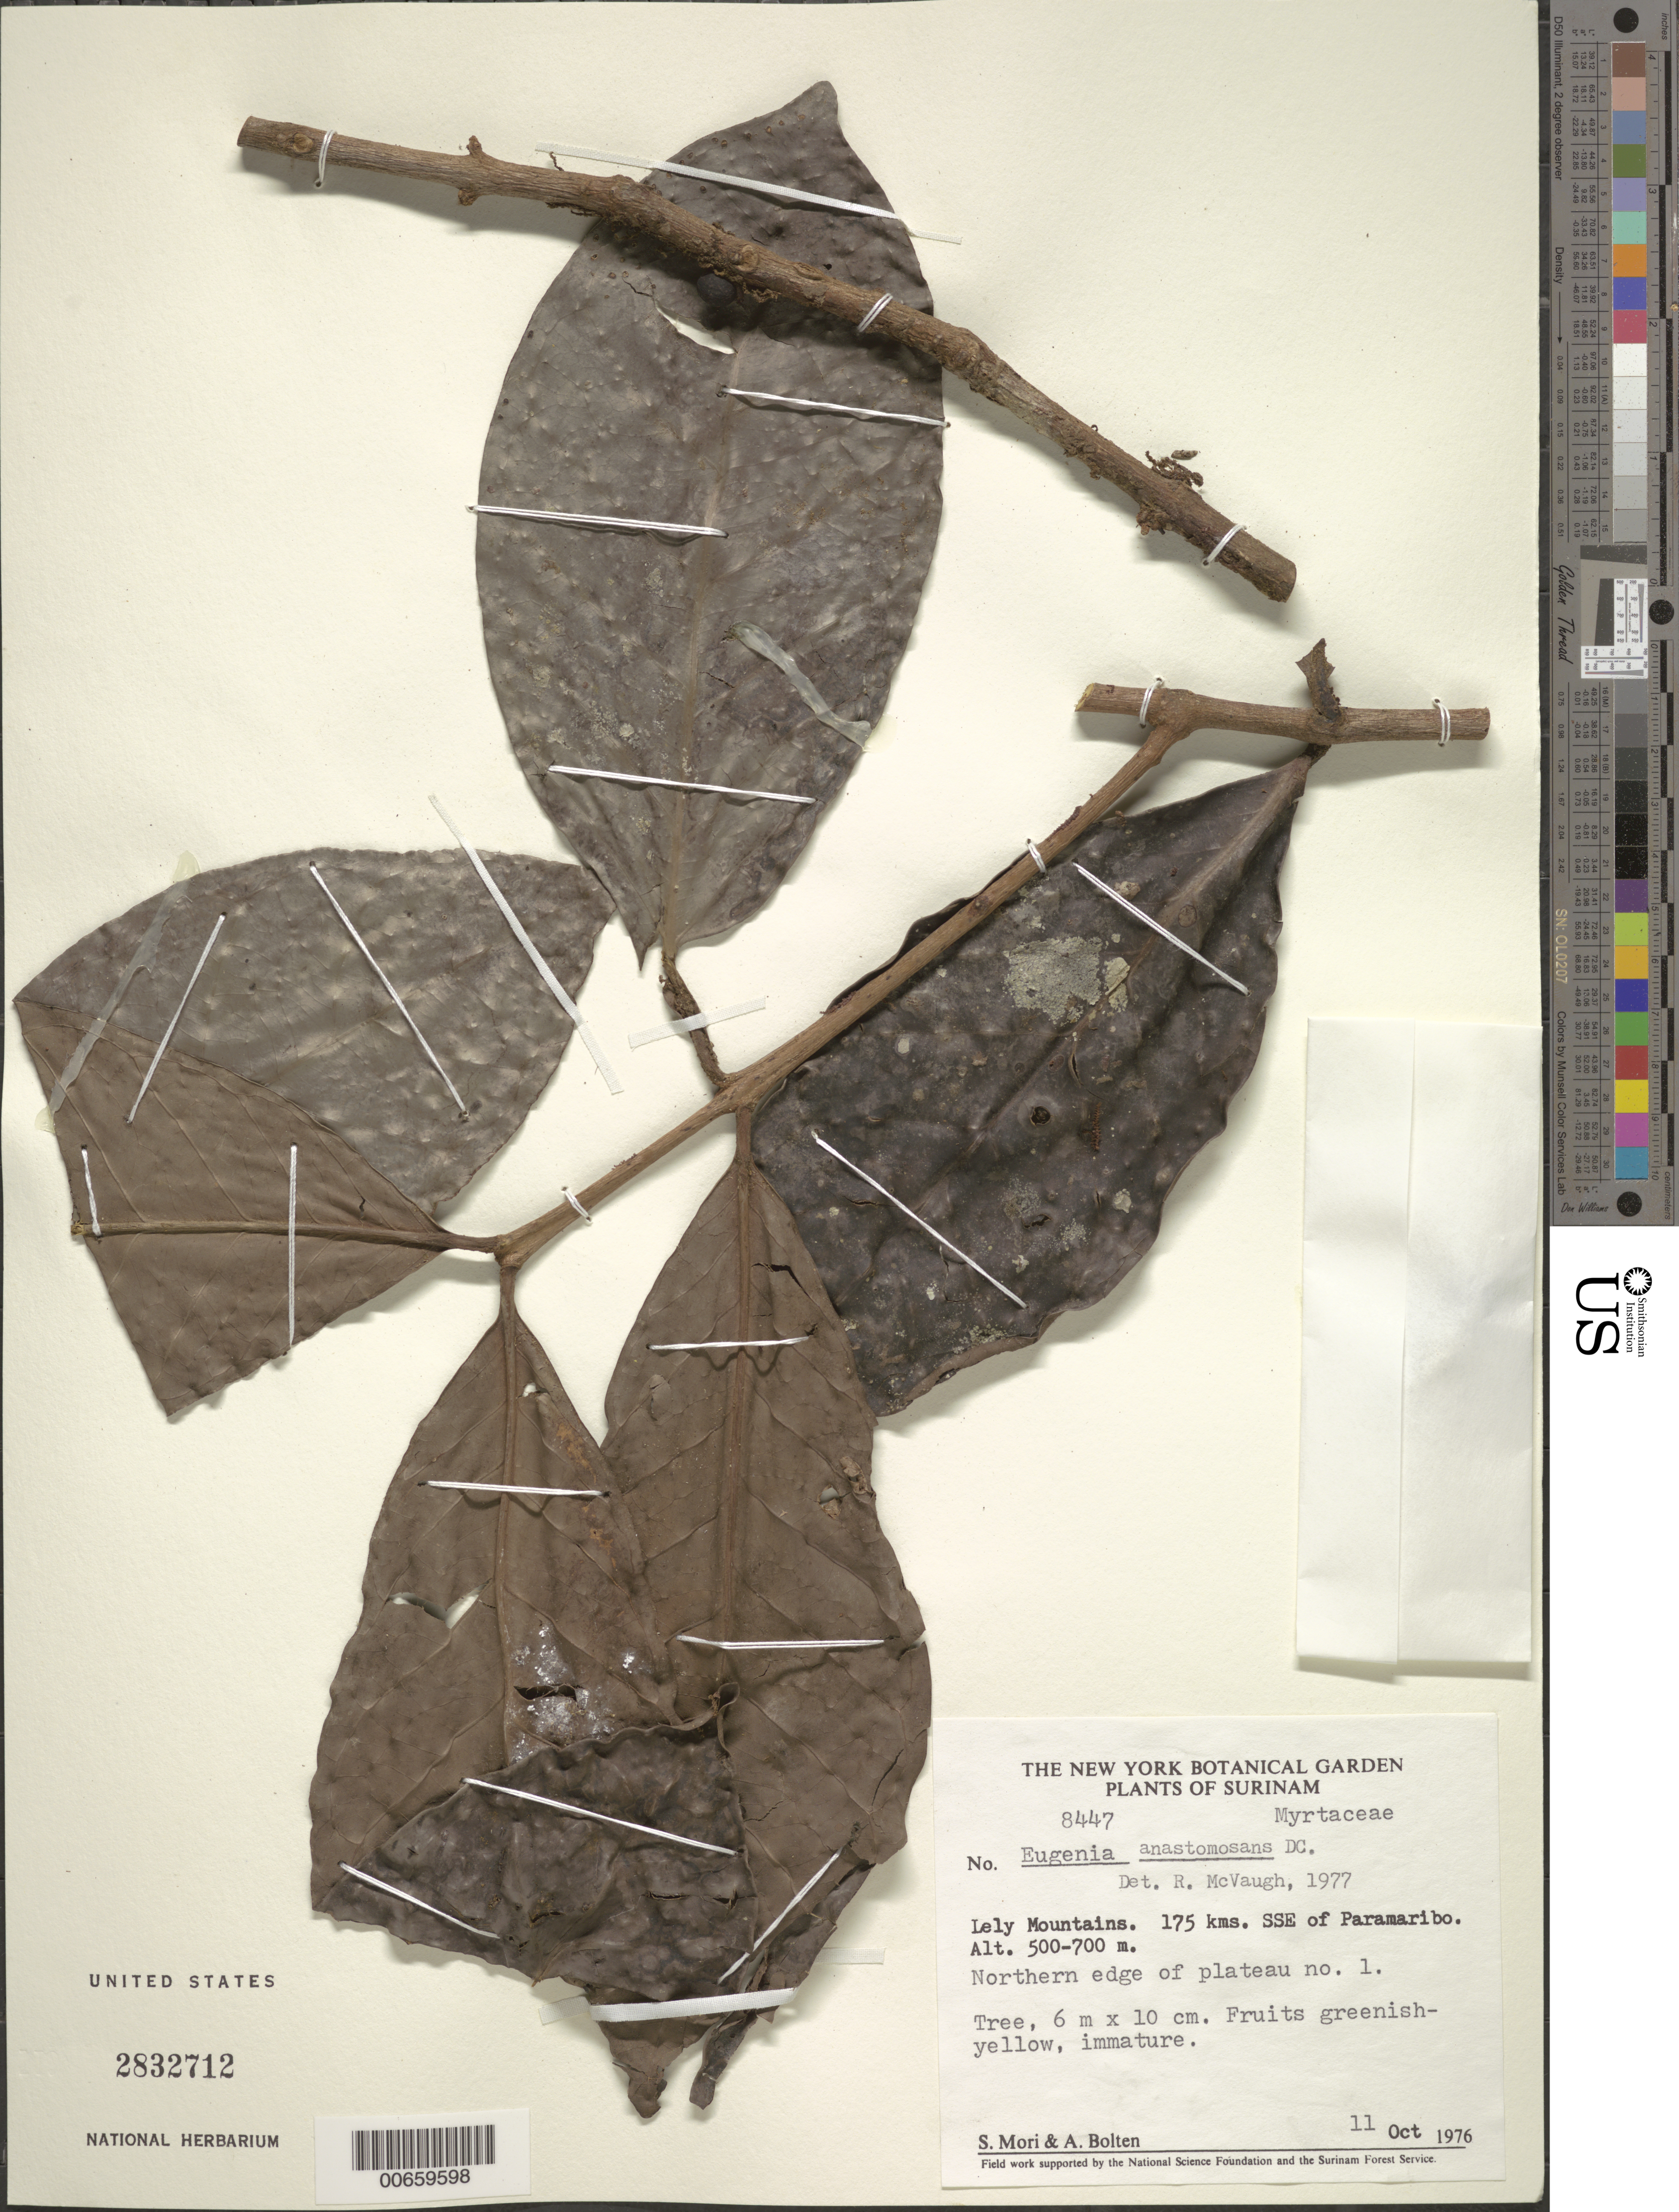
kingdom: Plantae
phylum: Tracheophyta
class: Magnoliopsida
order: Myrtales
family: Myrtaceae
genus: Eugenia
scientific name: Eugenia anastomosans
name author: DC.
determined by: McVaugh, R.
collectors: S. Mori & A. Bolten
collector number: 8447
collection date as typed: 11-Oct-76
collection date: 1976-10-11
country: Suriname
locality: Lely Mts., 175 km SSE of Paramaribo, N edge of plateau no. 1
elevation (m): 500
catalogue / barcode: US 2832712